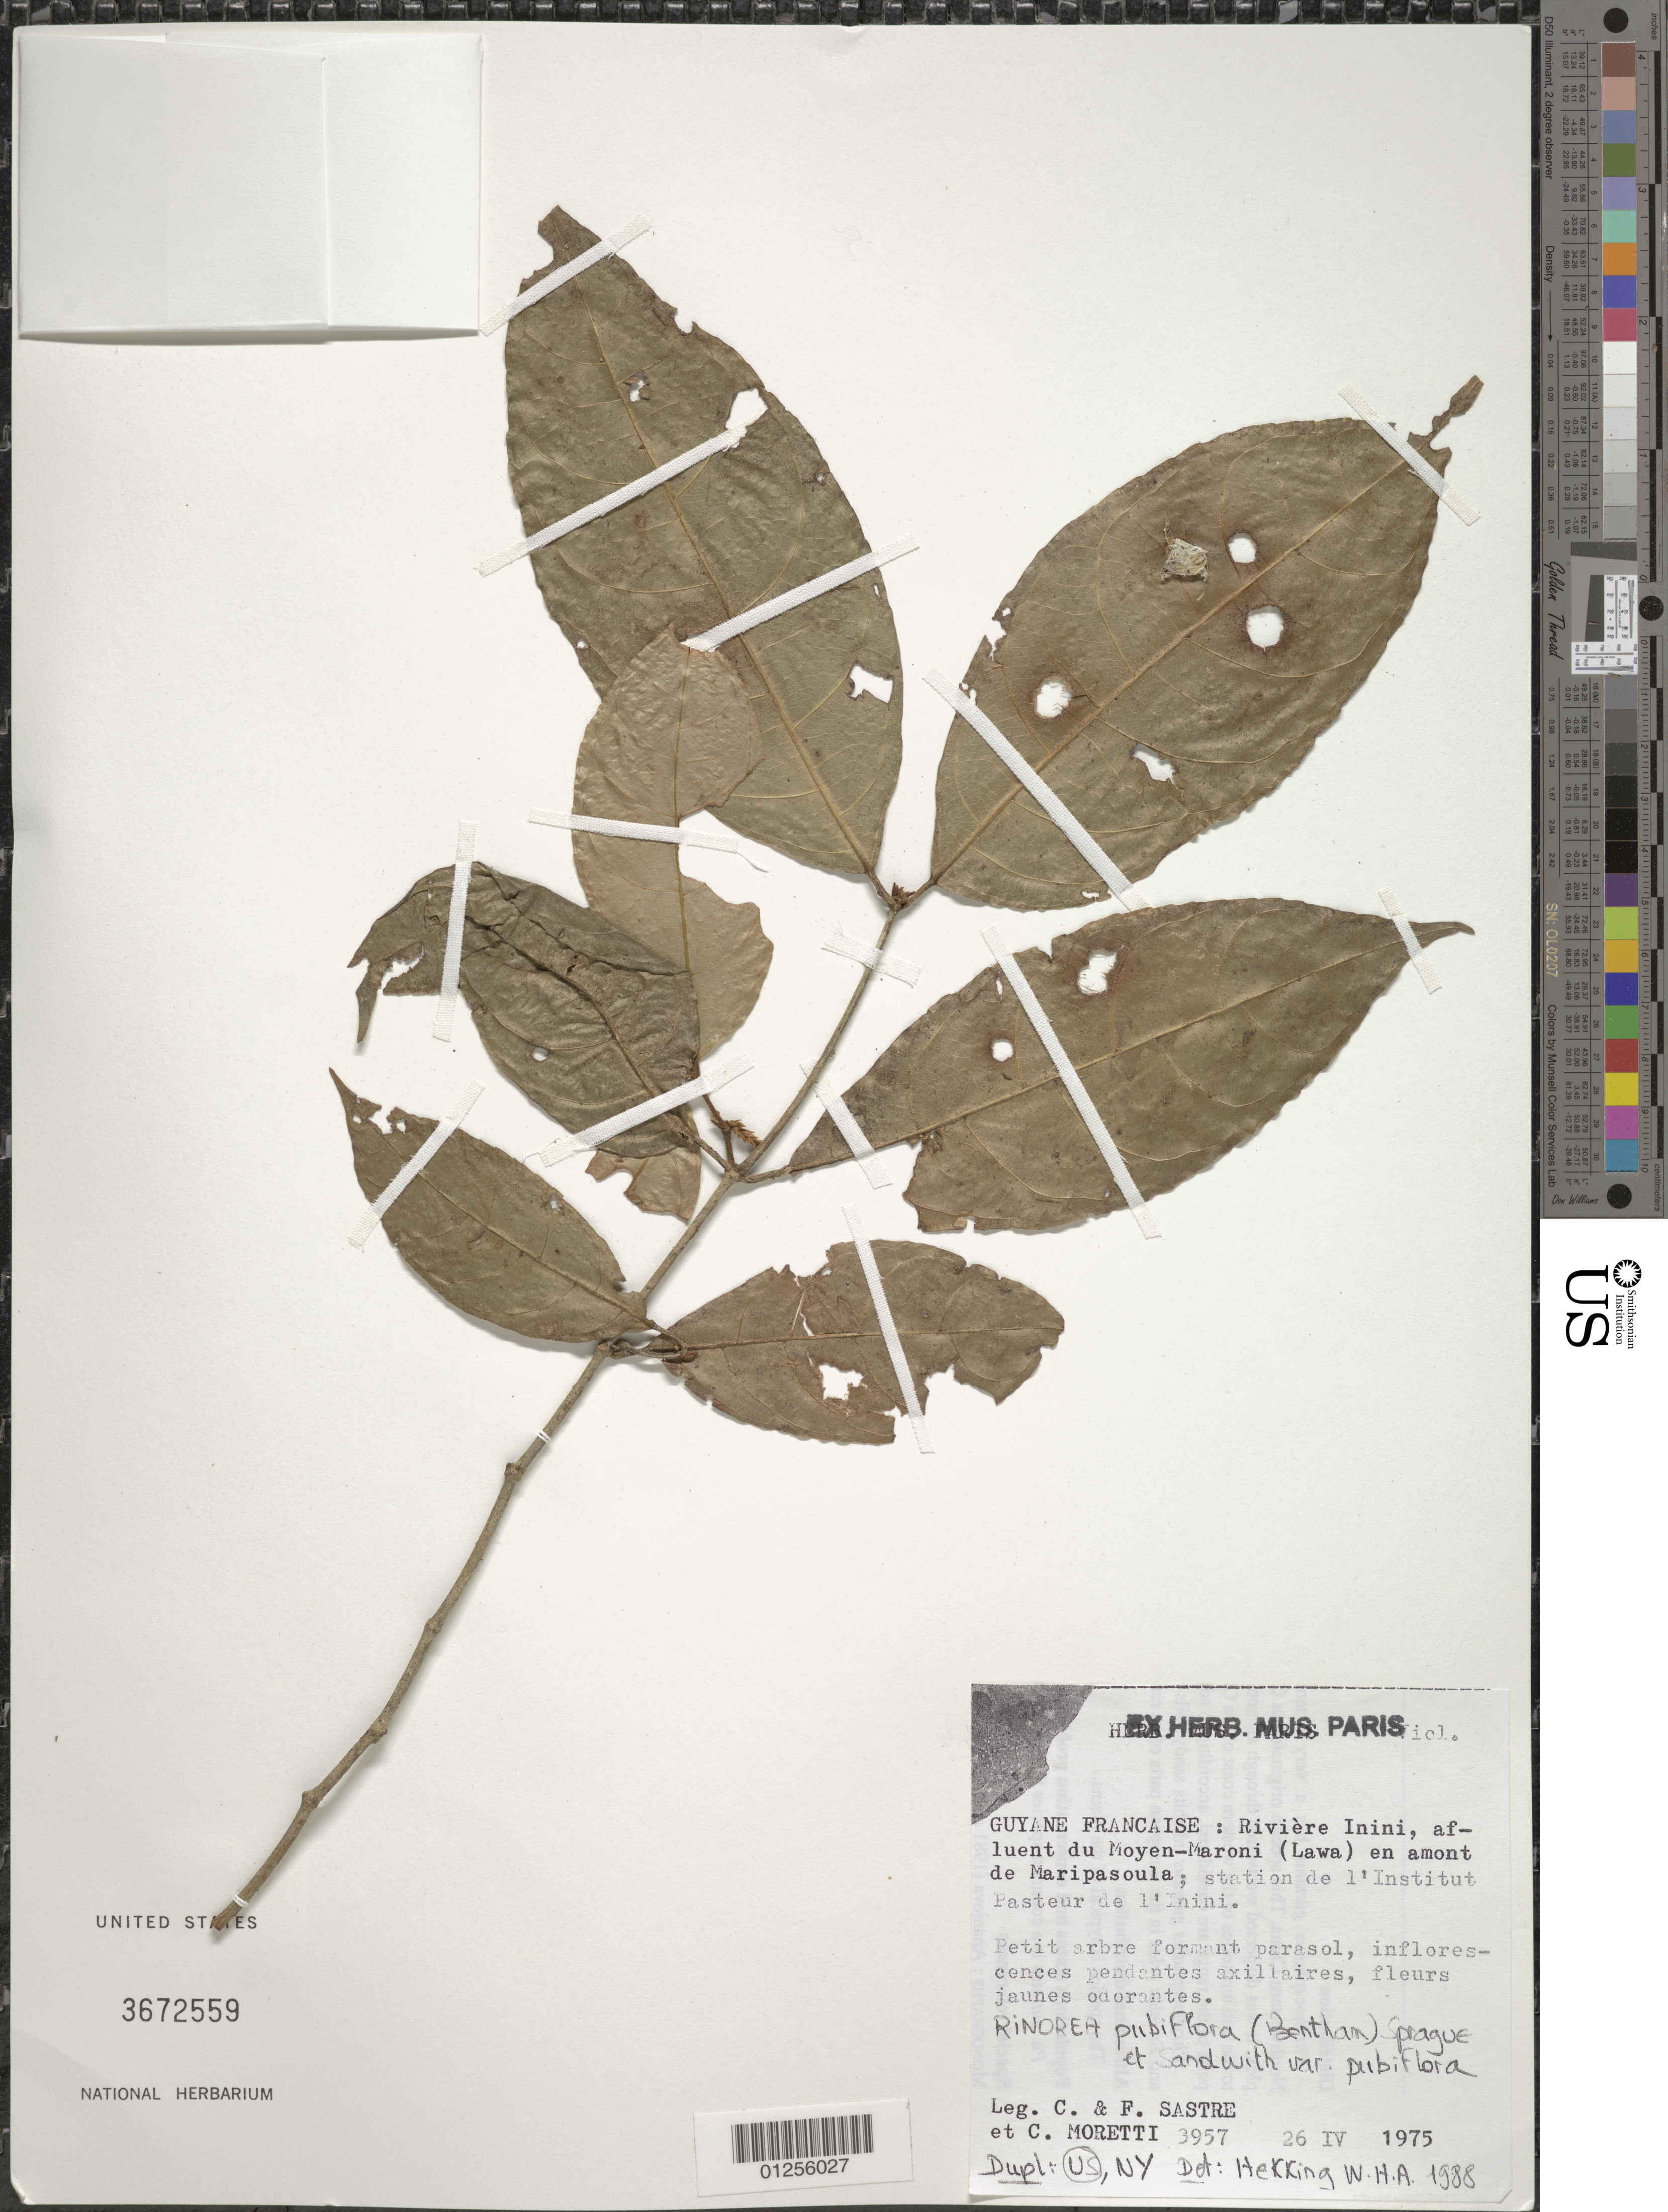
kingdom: Plantae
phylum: Tracheophyta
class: Magnoliopsida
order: Malpighiales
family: Violaceae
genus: Rinorea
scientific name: Rinorea pubiflora var. pubiflora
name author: (Benth.) Sprague & Sandwith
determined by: Hekking, W. H. A.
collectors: C. H. L. Sastre, F. Sastre & C. Moretti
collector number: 3957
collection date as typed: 26 Apr 1975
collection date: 1975-04-26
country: French Guiana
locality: Rivière Inini, affluent du Moyen-Maroni (Lawa) en amont de Maripasoula; station de l'Institut Pasteur de l'Inini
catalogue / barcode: US 3672559